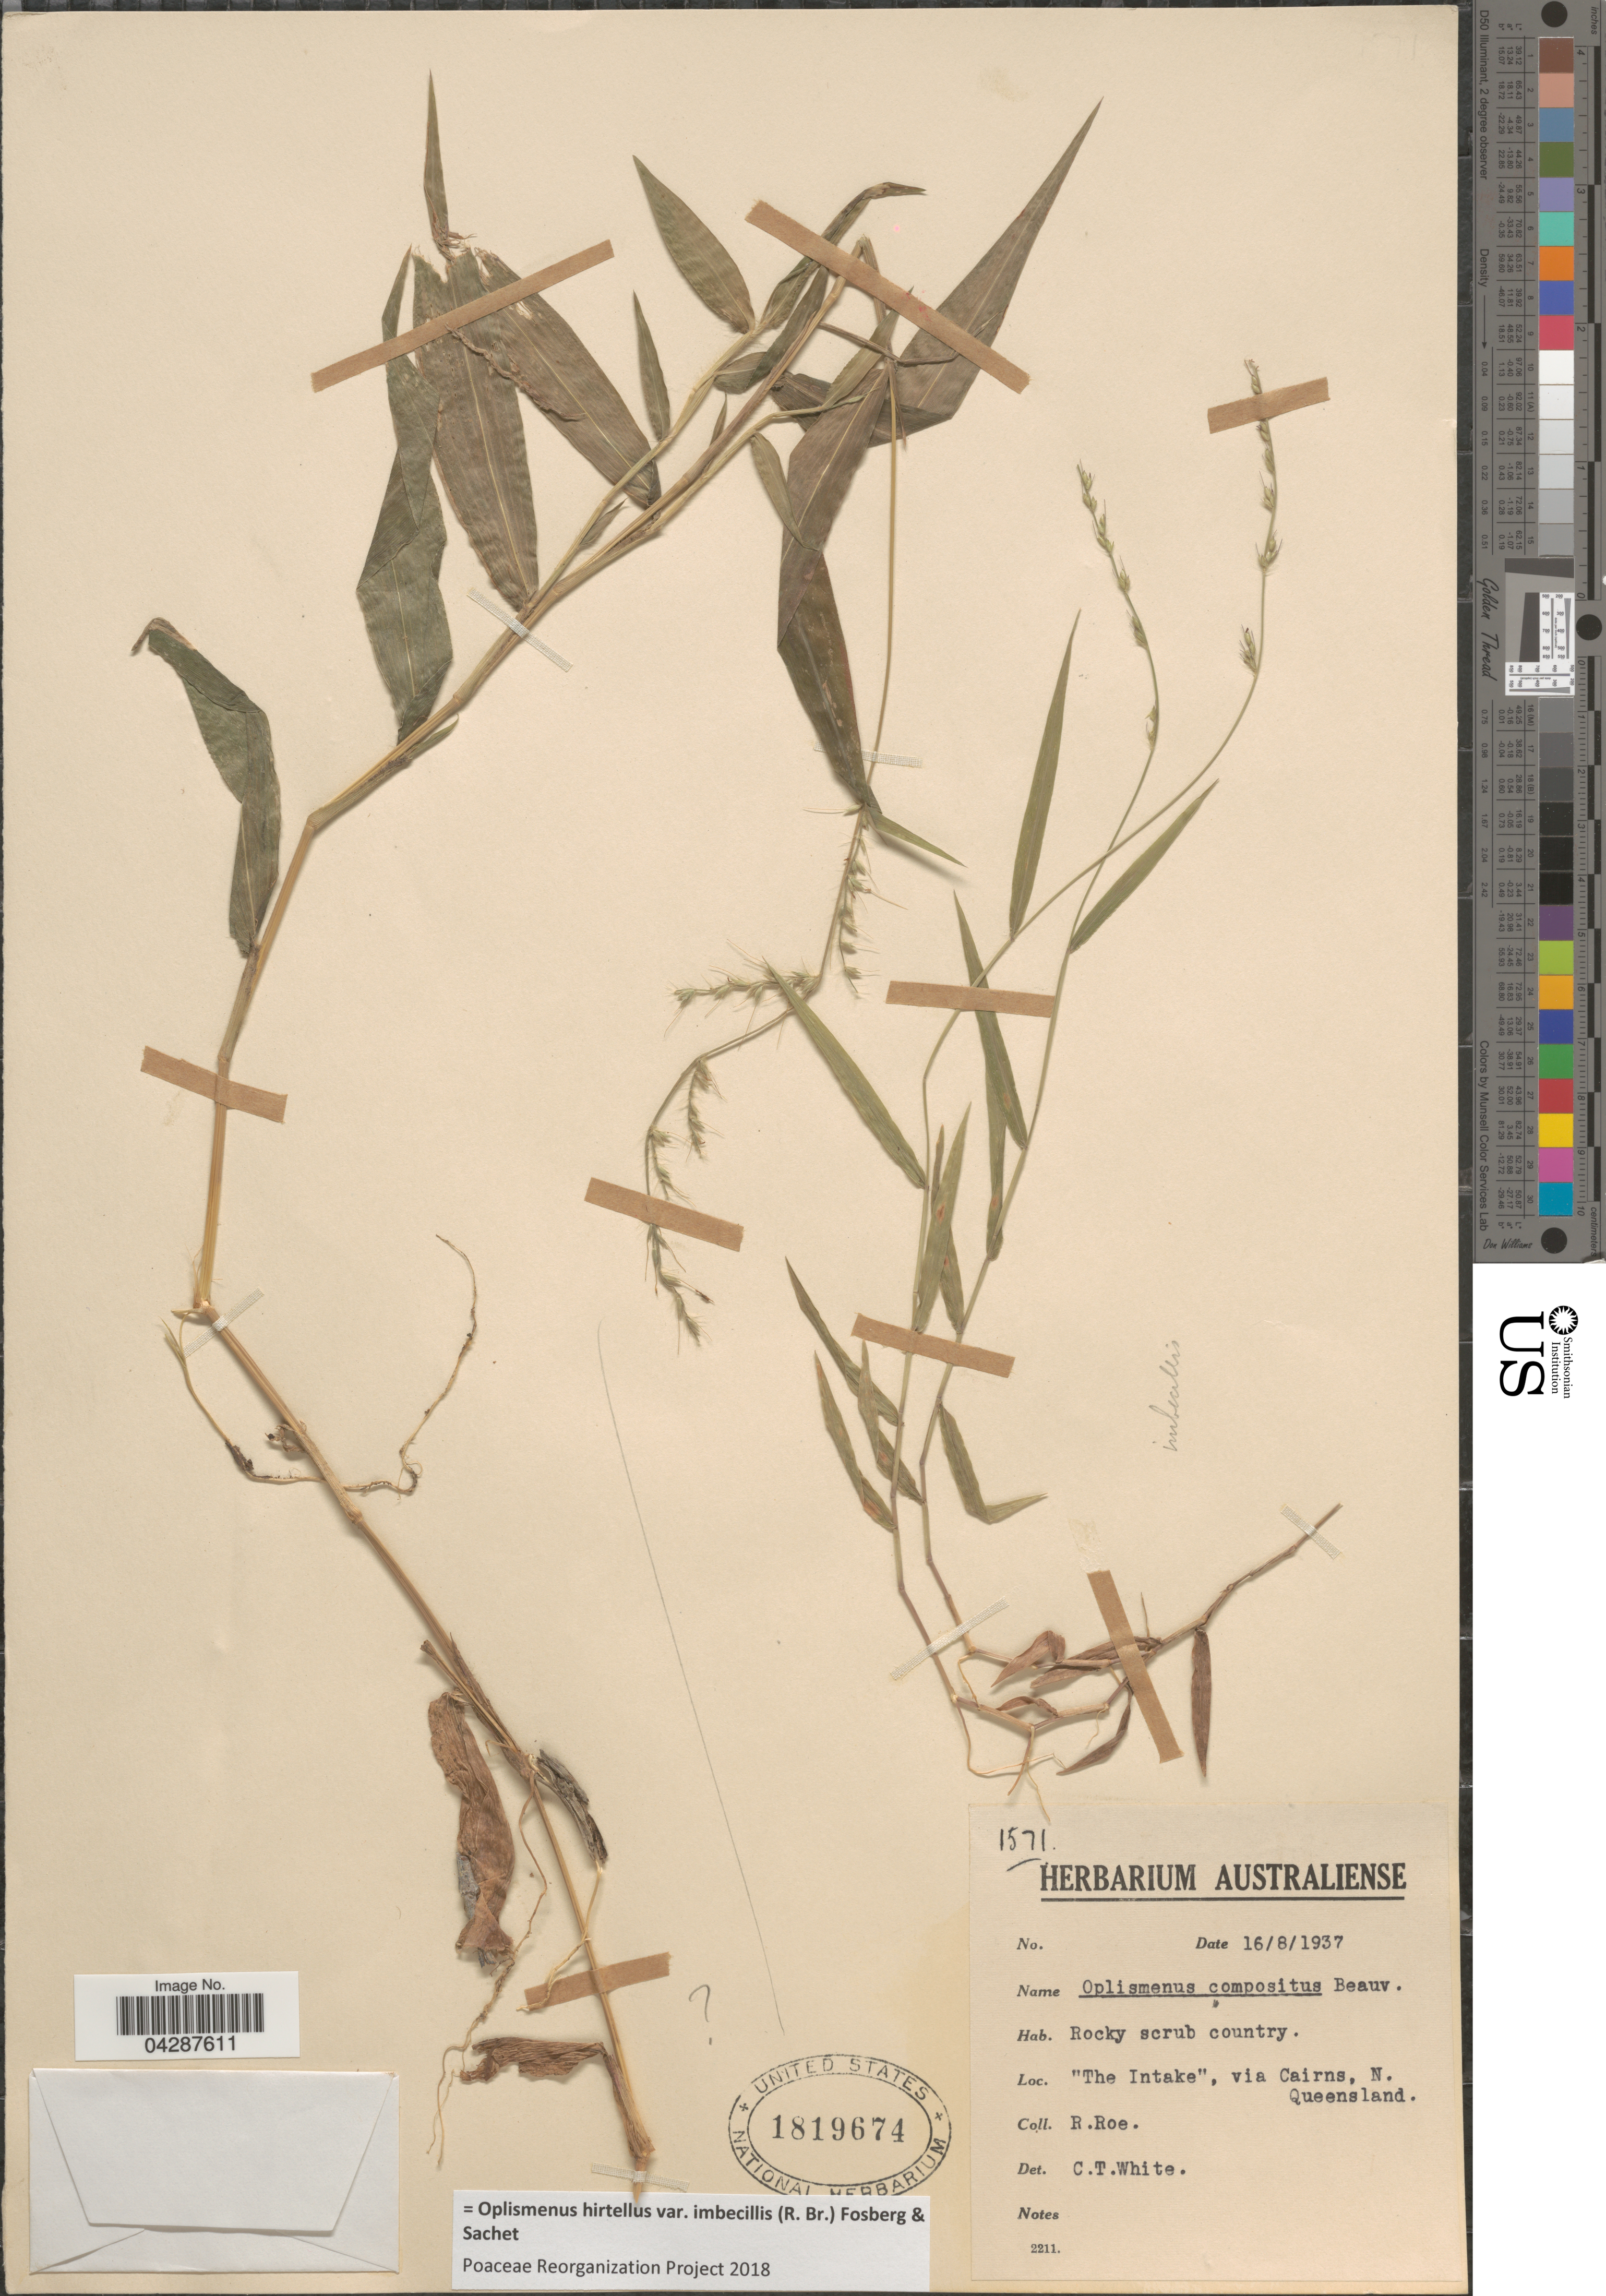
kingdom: Plantae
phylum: Tracheophyta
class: Liliopsida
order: Poales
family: Poaceae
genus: Oplismenus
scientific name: Oplismenus hirtellus var. imbecillis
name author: (R. Br.) Fosberg & Sachet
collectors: R. Roe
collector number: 1571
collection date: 1937-08-16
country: Australia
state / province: Queensland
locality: The Intake:, via Cairns, N. Queensland.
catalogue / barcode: US 1819674